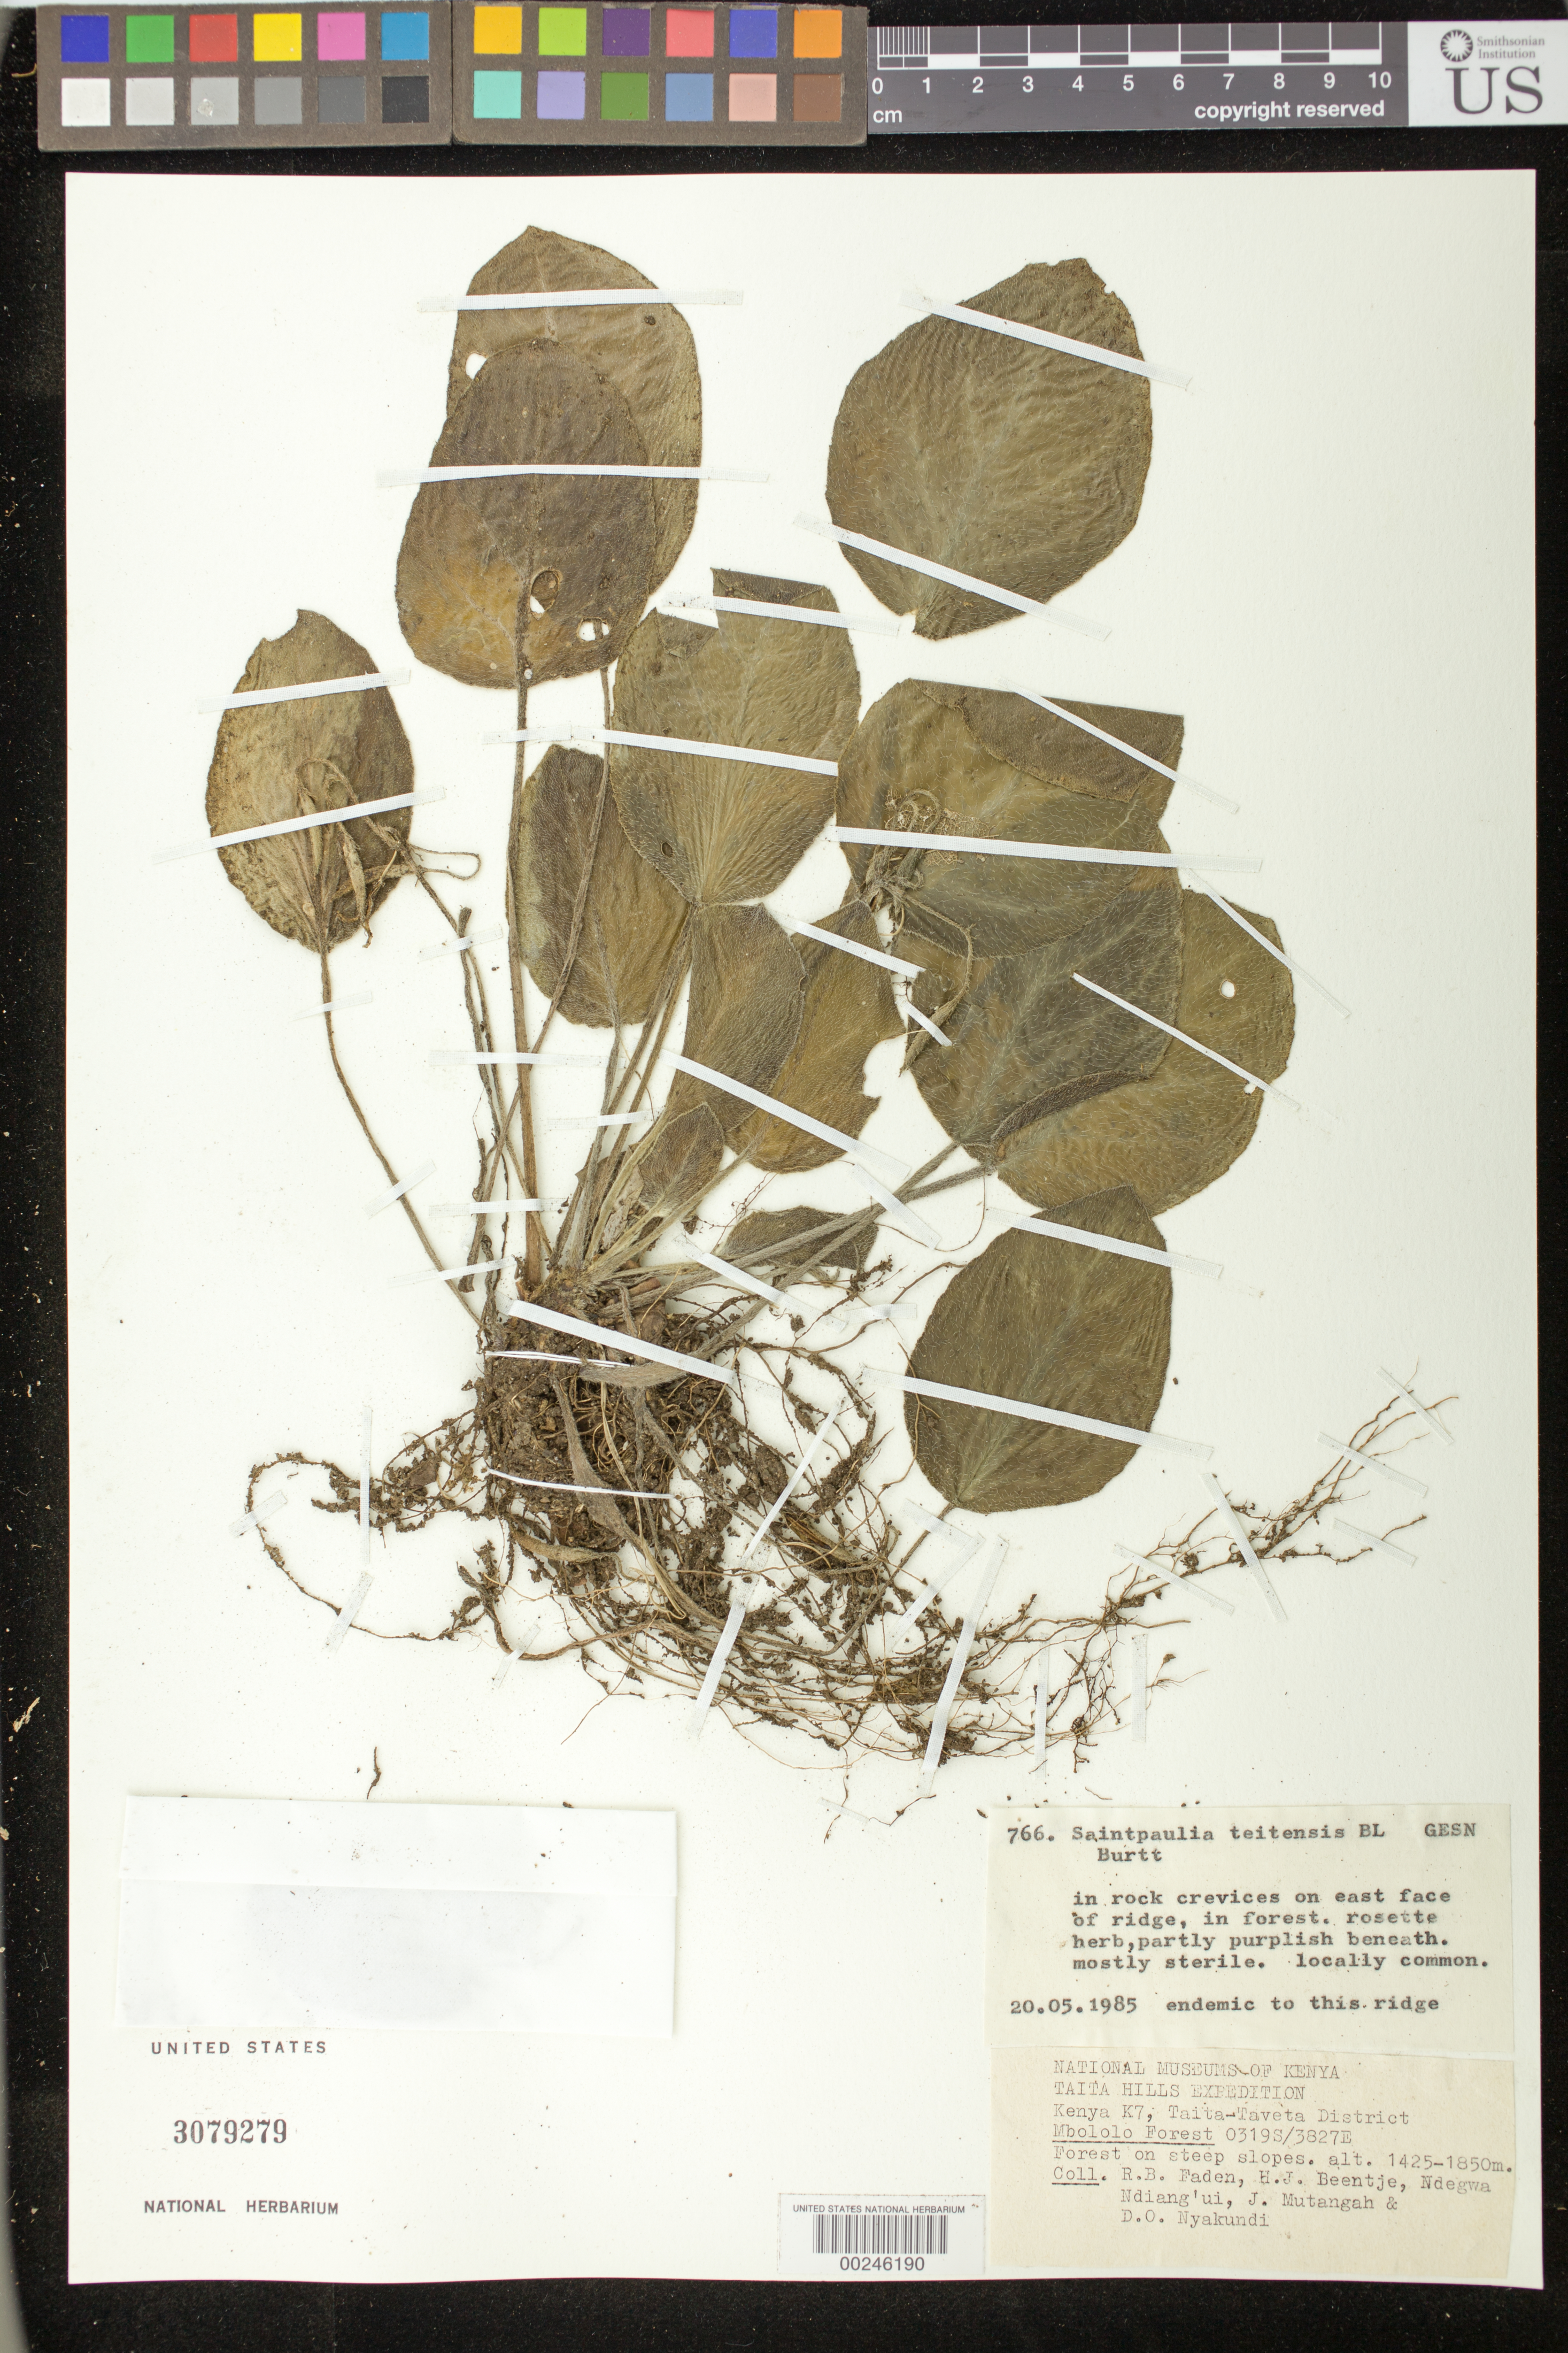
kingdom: Plantae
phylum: Tracheophyta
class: Magnoliopsida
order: Lamiales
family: Gesneriaceae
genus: Streptocarpus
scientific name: Streptocarpus teitensis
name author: (B.L. Burtt) Christenh.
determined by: Skog, Laurence E.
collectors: R. B. Faden, H. J. Beentje, N. Ndiang'ui, J. Mutangah & D. Nyakundi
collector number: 766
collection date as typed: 20 May 1985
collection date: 1985-05-20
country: Kenya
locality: Kenya k7, taita-taveta dist, mbololo forest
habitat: Forest on steep slopes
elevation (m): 1425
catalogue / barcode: US 3079279